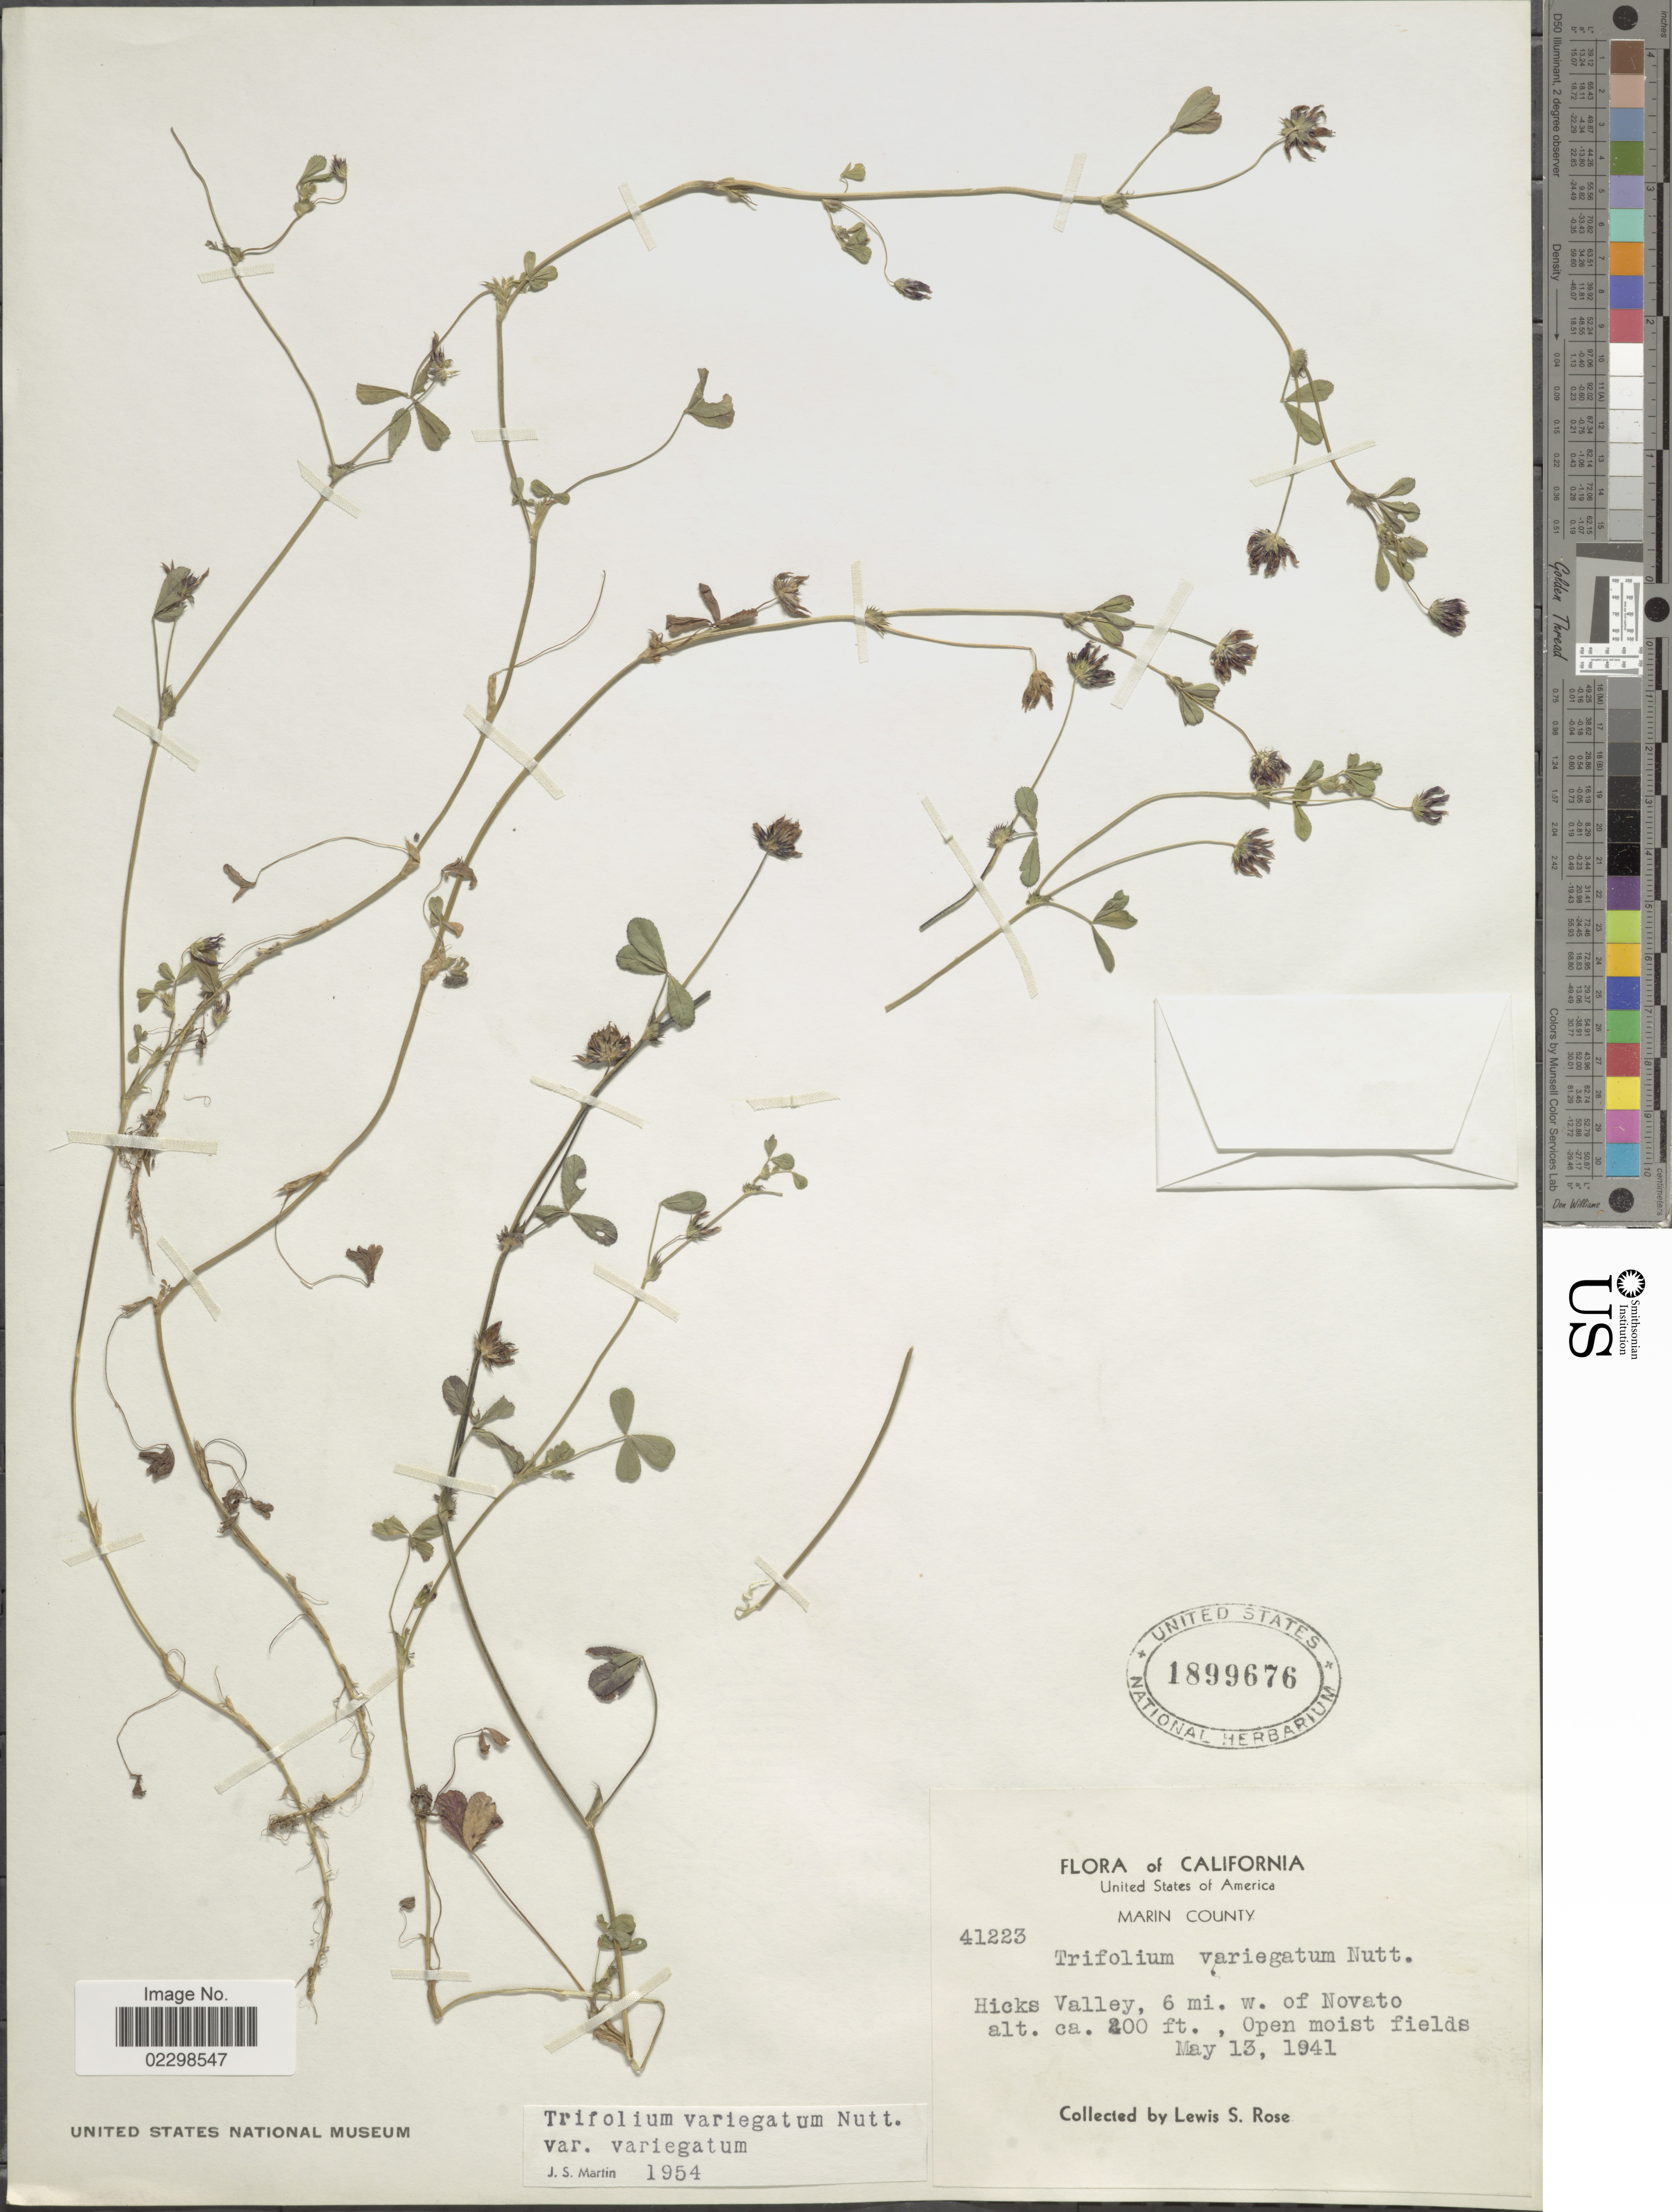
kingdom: Plantae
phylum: Tracheophyta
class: Magnoliopsida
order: Fabales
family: Fabaceae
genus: Trifolium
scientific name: Trifolium variegatum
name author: Nutt.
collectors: L. S. Rose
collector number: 41223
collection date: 1941-05-13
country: United States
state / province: California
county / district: Marin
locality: United States of America, Marin County, Hicks Valley, 6 mi. w. of Novato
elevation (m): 61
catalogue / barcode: US 1899676